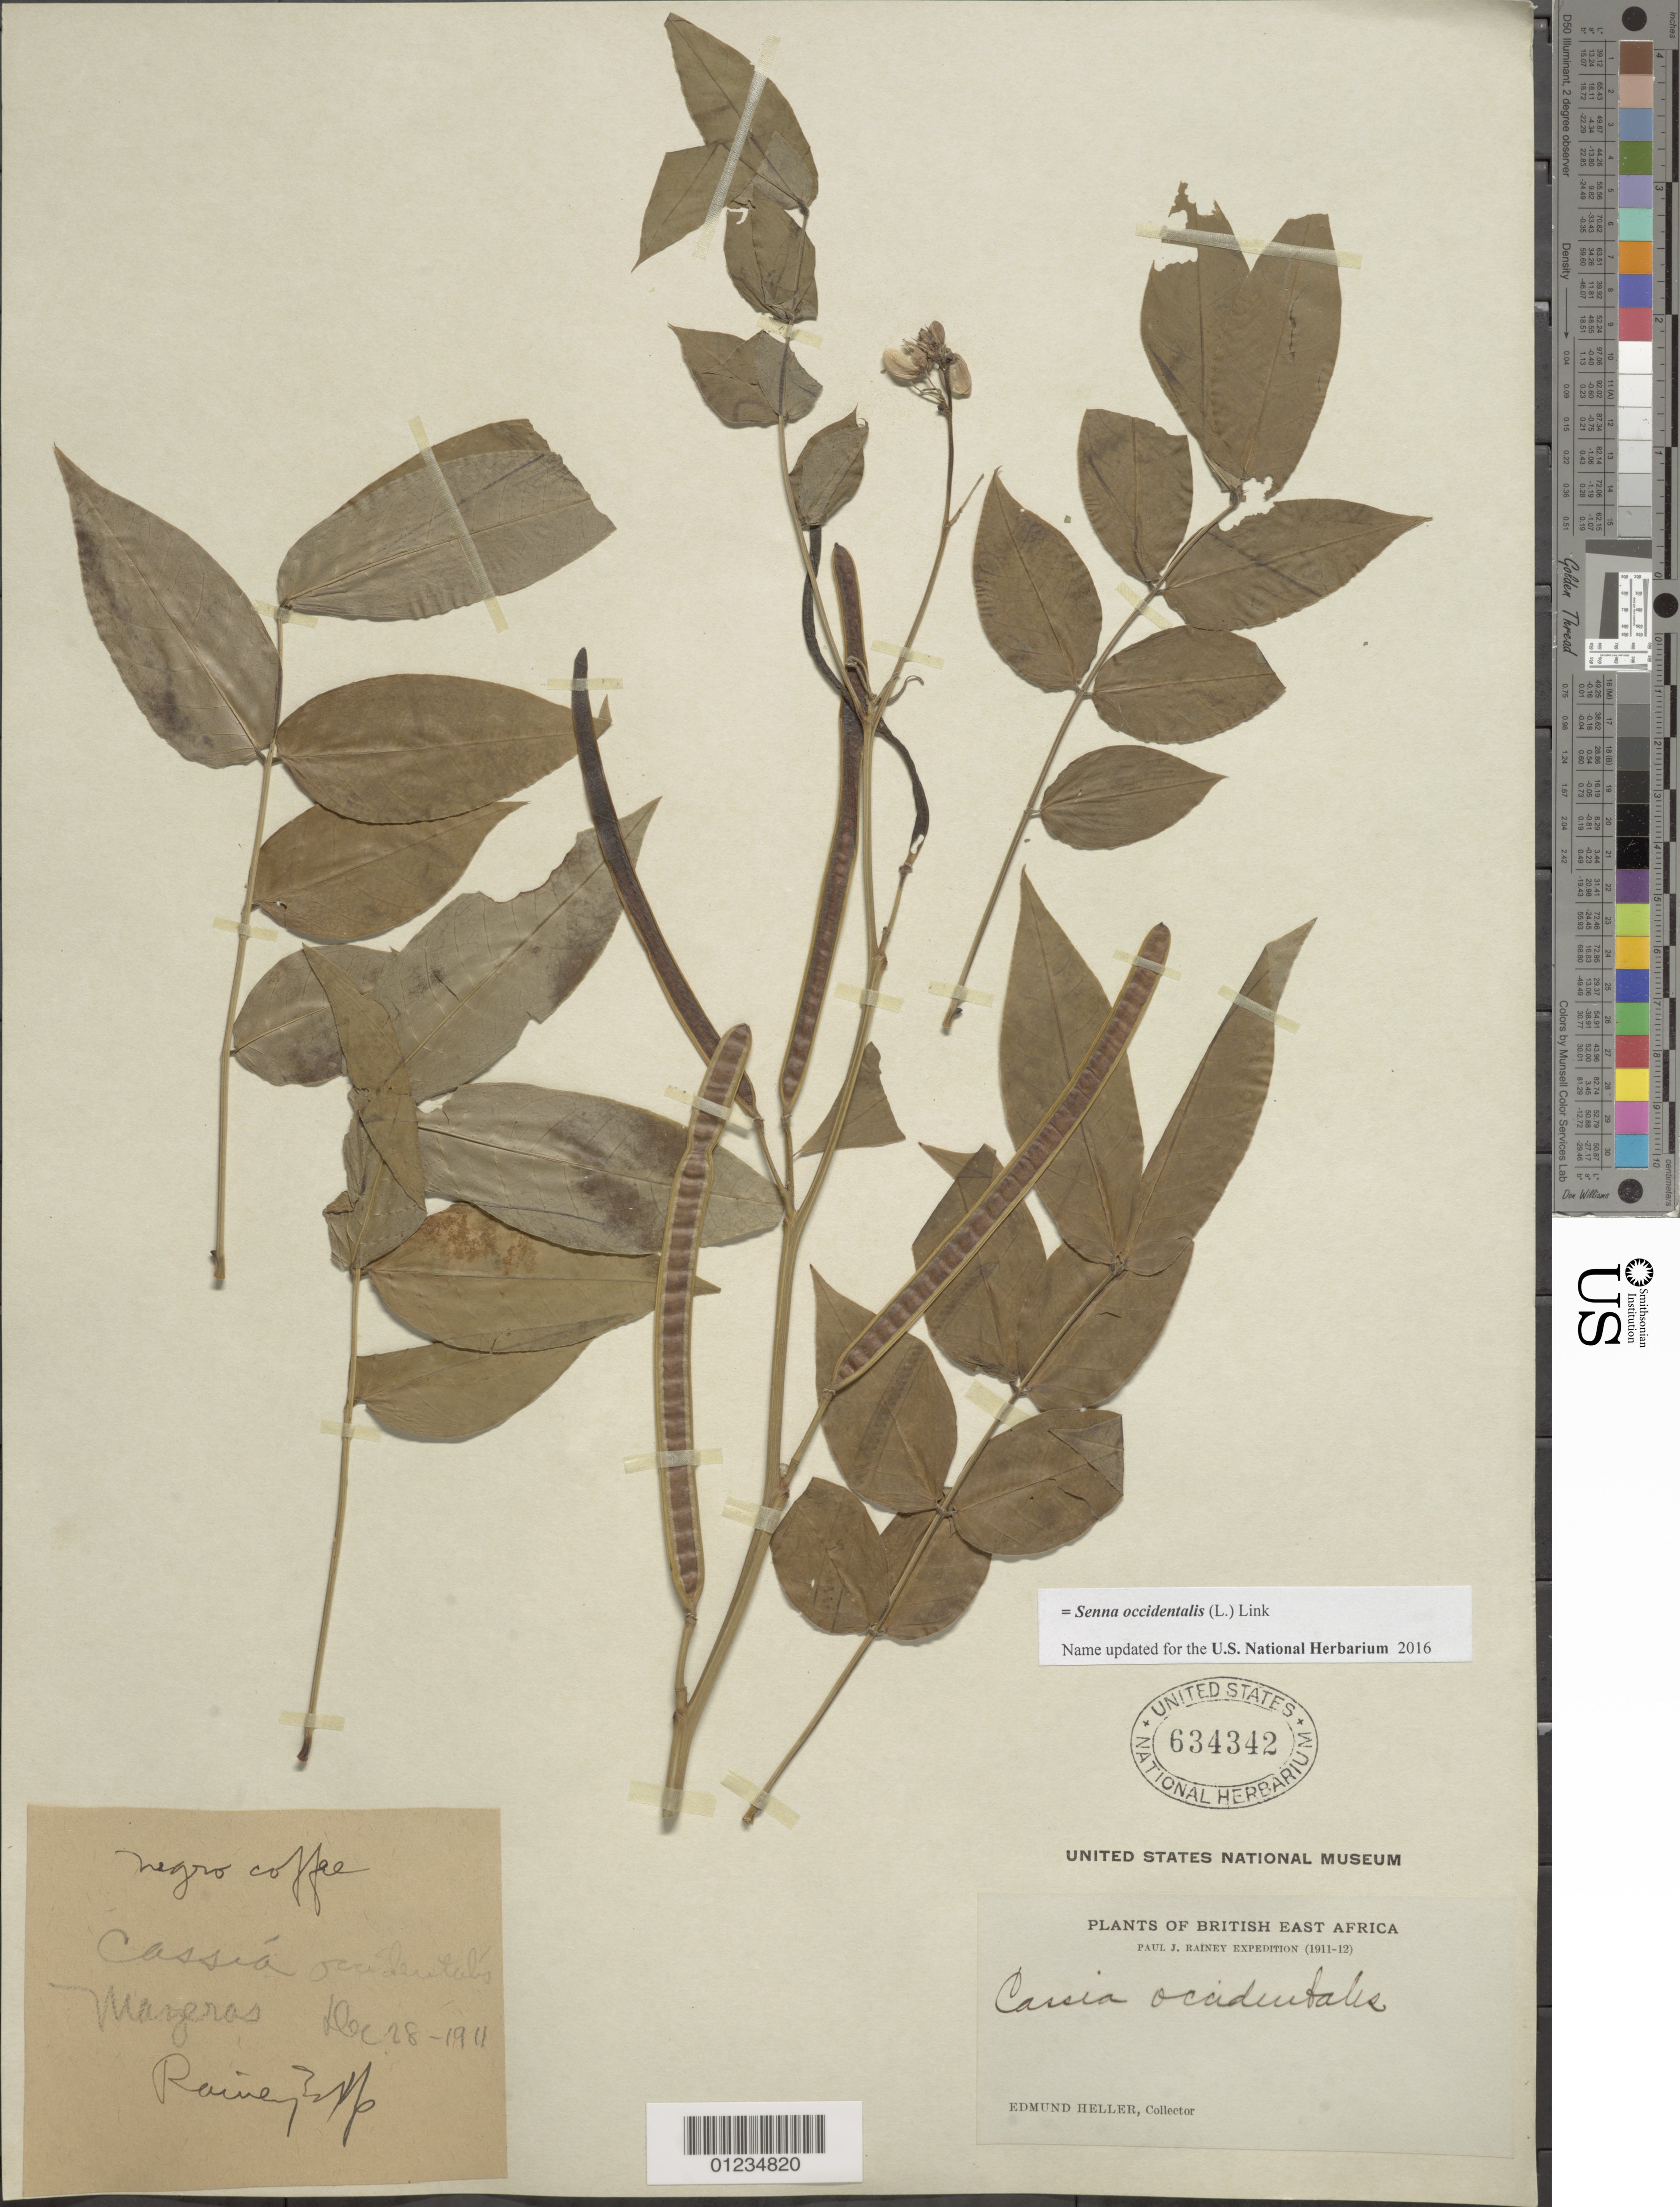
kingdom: Plantae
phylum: Tracheophyta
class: Magnoliopsida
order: Fabales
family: Fabaceae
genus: Senna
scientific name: Senna occidentalis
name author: (L.) Link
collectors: E. Heller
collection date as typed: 28 Dec 1911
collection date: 1911-12-28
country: Kenya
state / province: Kilifi / Kwale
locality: Mazeras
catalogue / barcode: US 634342